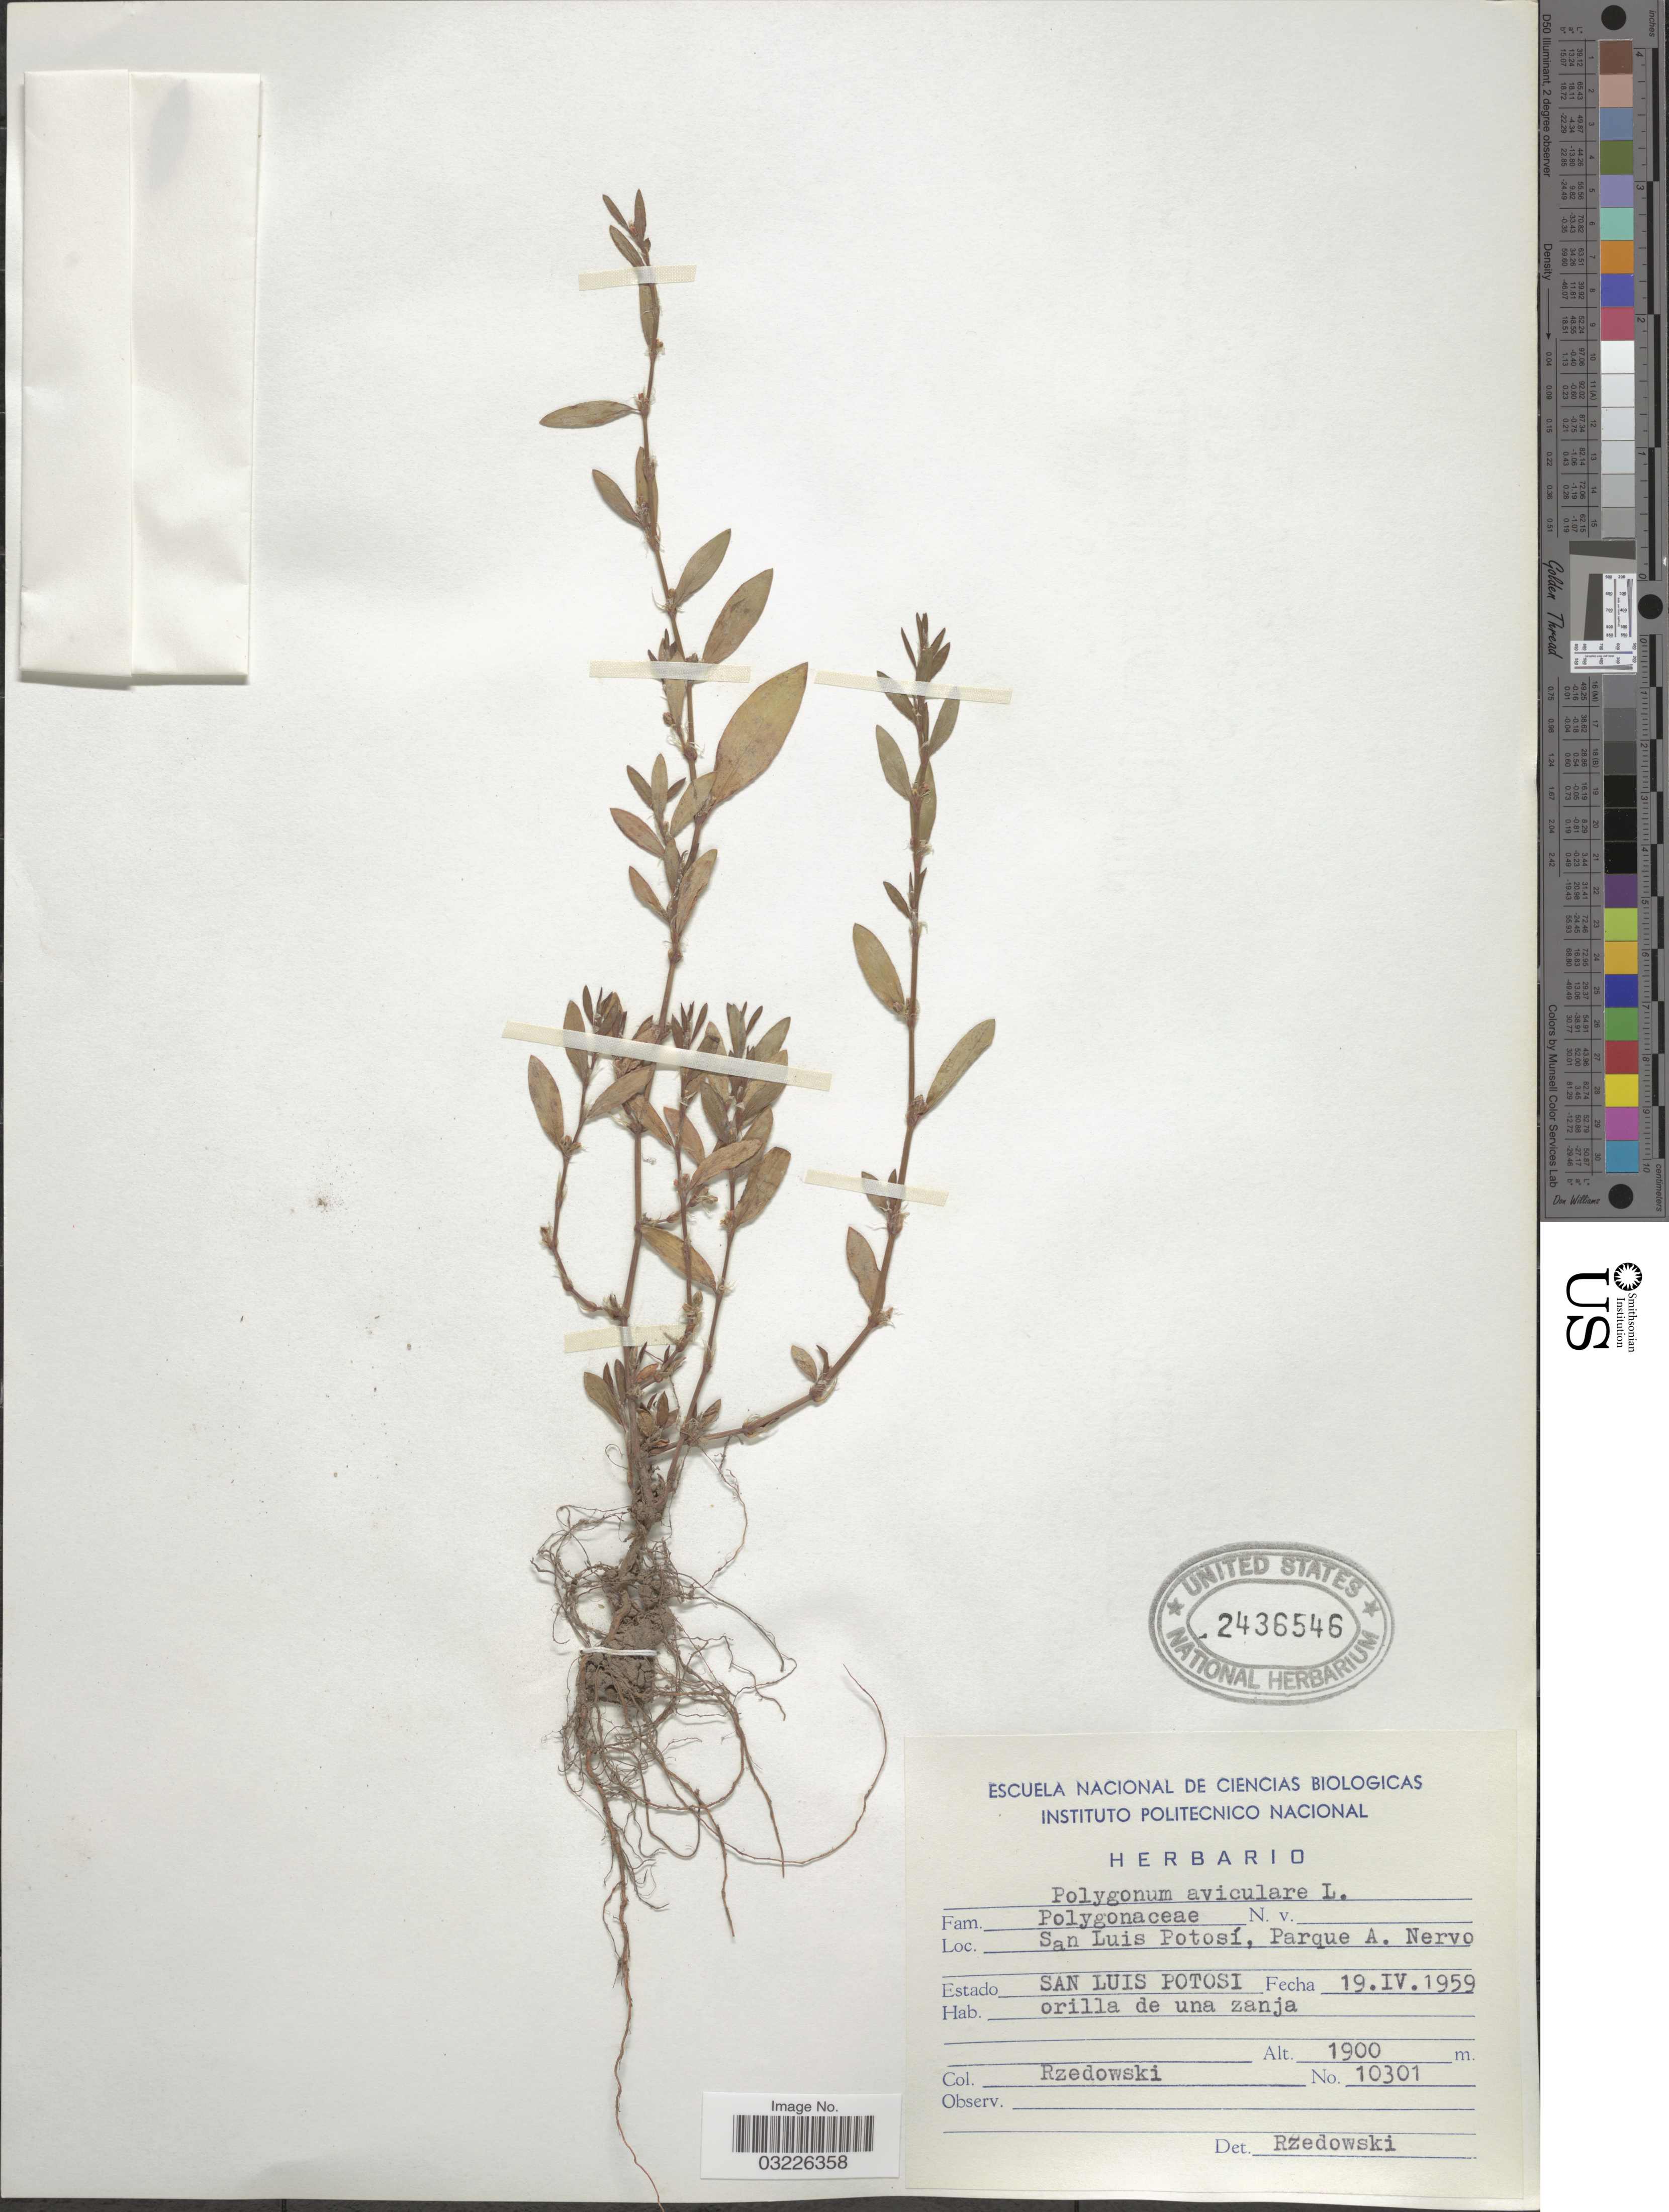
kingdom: Plantae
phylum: Tracheophyta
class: Magnoliopsida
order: Caryophyllales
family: Polygonaceae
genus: Polygonum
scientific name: Polygonum aviculare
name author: L.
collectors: Rzedowski, --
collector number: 10301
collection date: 1959-04-19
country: Mexico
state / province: San Luis Potosí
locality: Parque A. Nervo.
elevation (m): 1900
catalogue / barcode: US 2436546